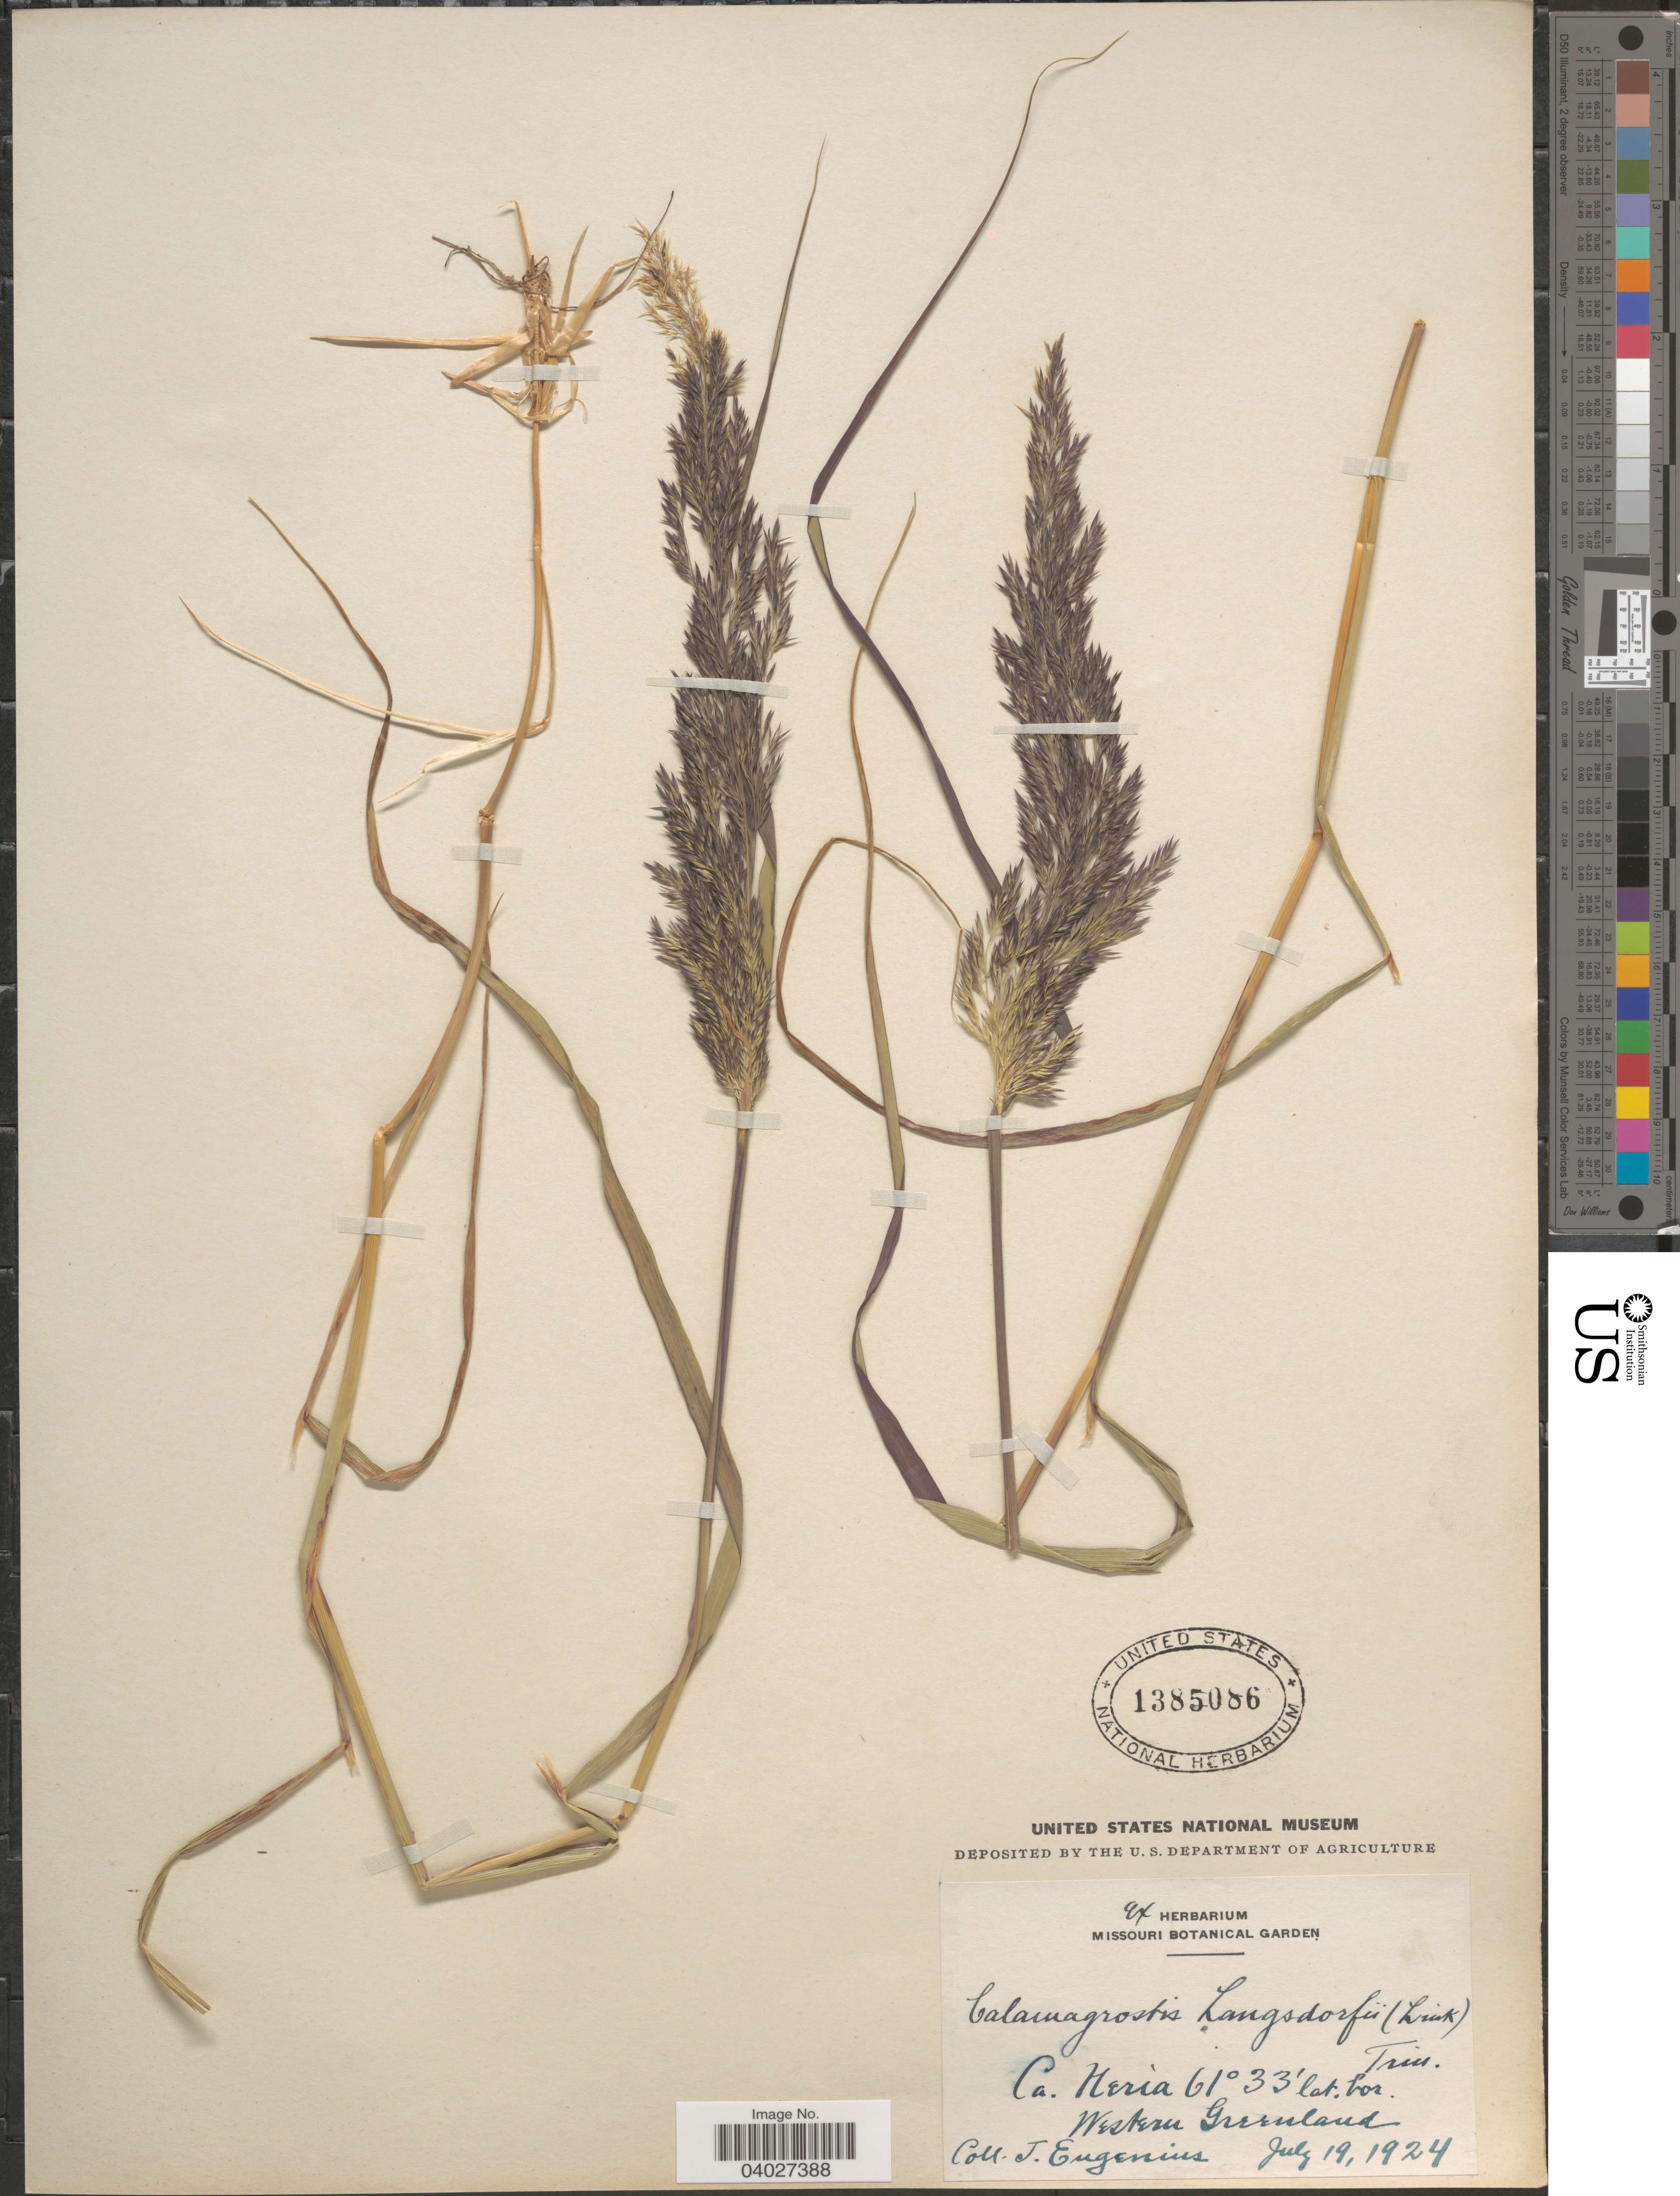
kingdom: Plantae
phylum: Tracheophyta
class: Liliopsida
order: Poales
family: Poaceae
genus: Calamagrostis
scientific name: Calamagrostis canadensis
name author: (Michx.) P. Beauv.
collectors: J. Eugenius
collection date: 1924-07-19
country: Greenland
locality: Ca. Neria. Western Greenland.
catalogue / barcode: US 1385086